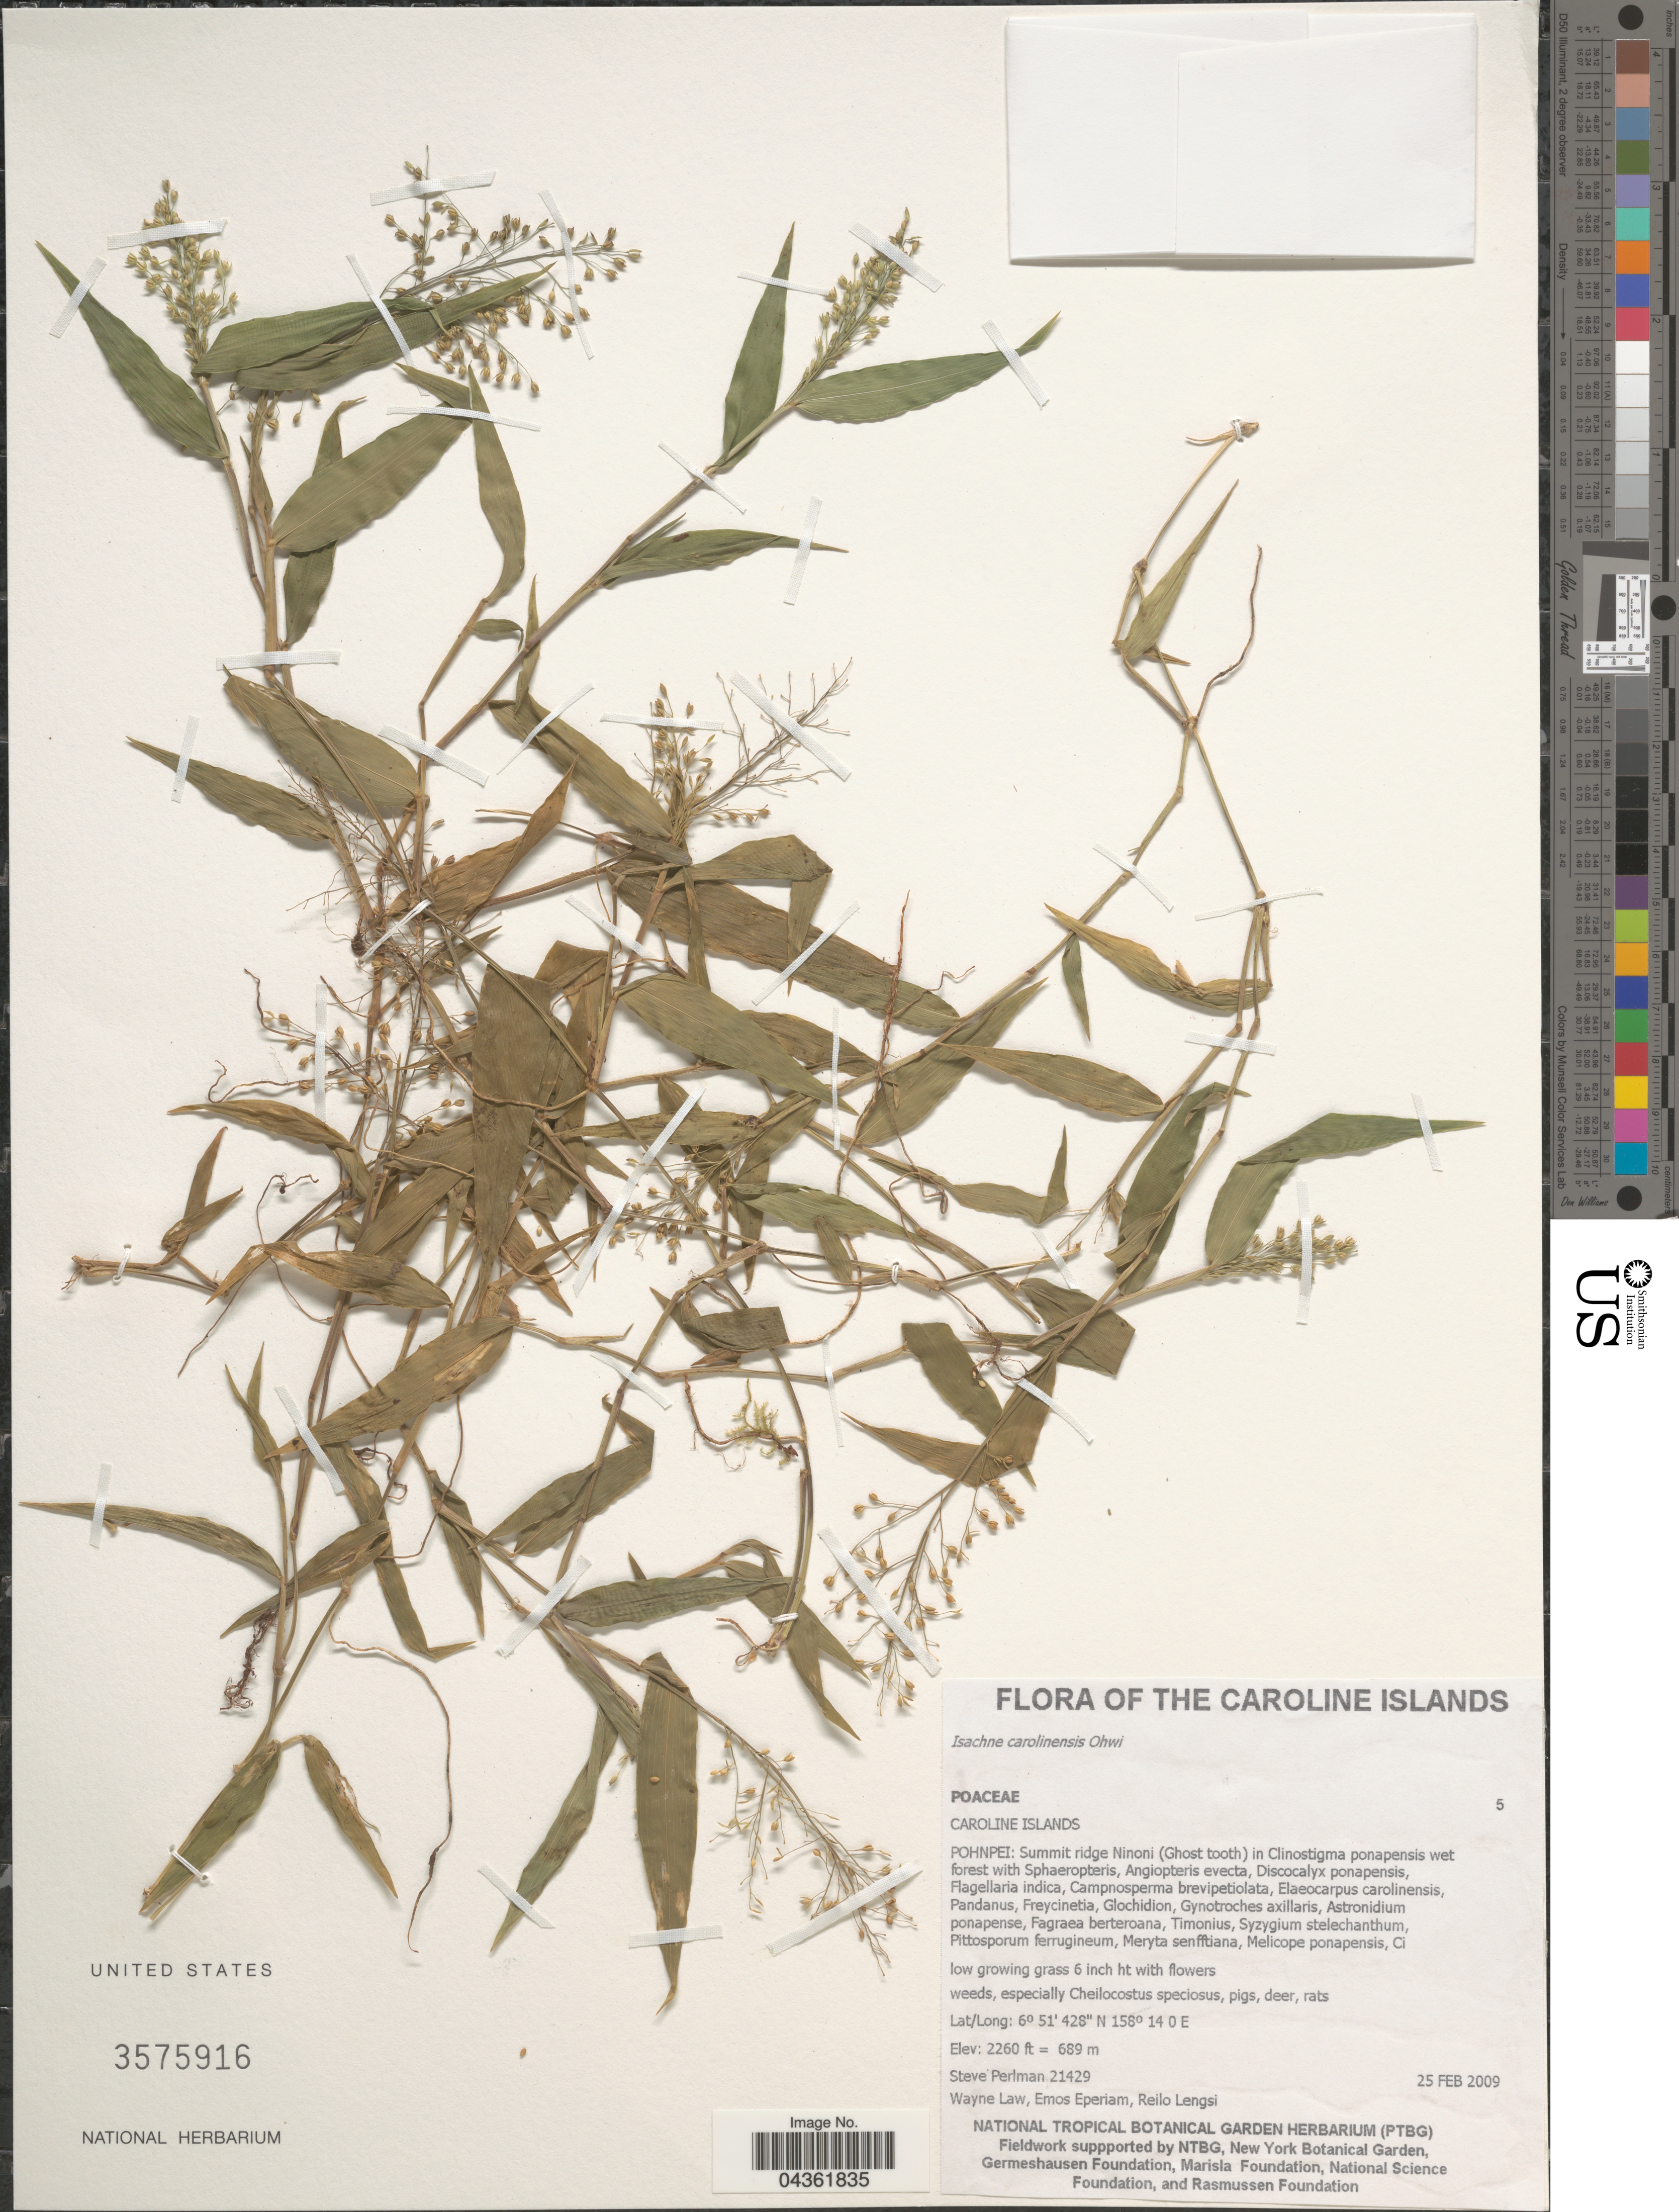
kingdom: Plantae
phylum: Tracheophyta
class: Liliopsida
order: Poales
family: Poaceae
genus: Isachne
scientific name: Isachne carolinensis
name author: Ohwi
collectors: S. Perlman, W. Law, E. Eperiam & R. Lengsi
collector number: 21429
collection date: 2009-02-25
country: Micronesia, Federated States of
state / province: Pohnpei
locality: Caroline Islands. Summit ridge Ninoni (Ghost tooth) in Clinostigma ponapensis wet forest.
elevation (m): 689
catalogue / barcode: US 3575916